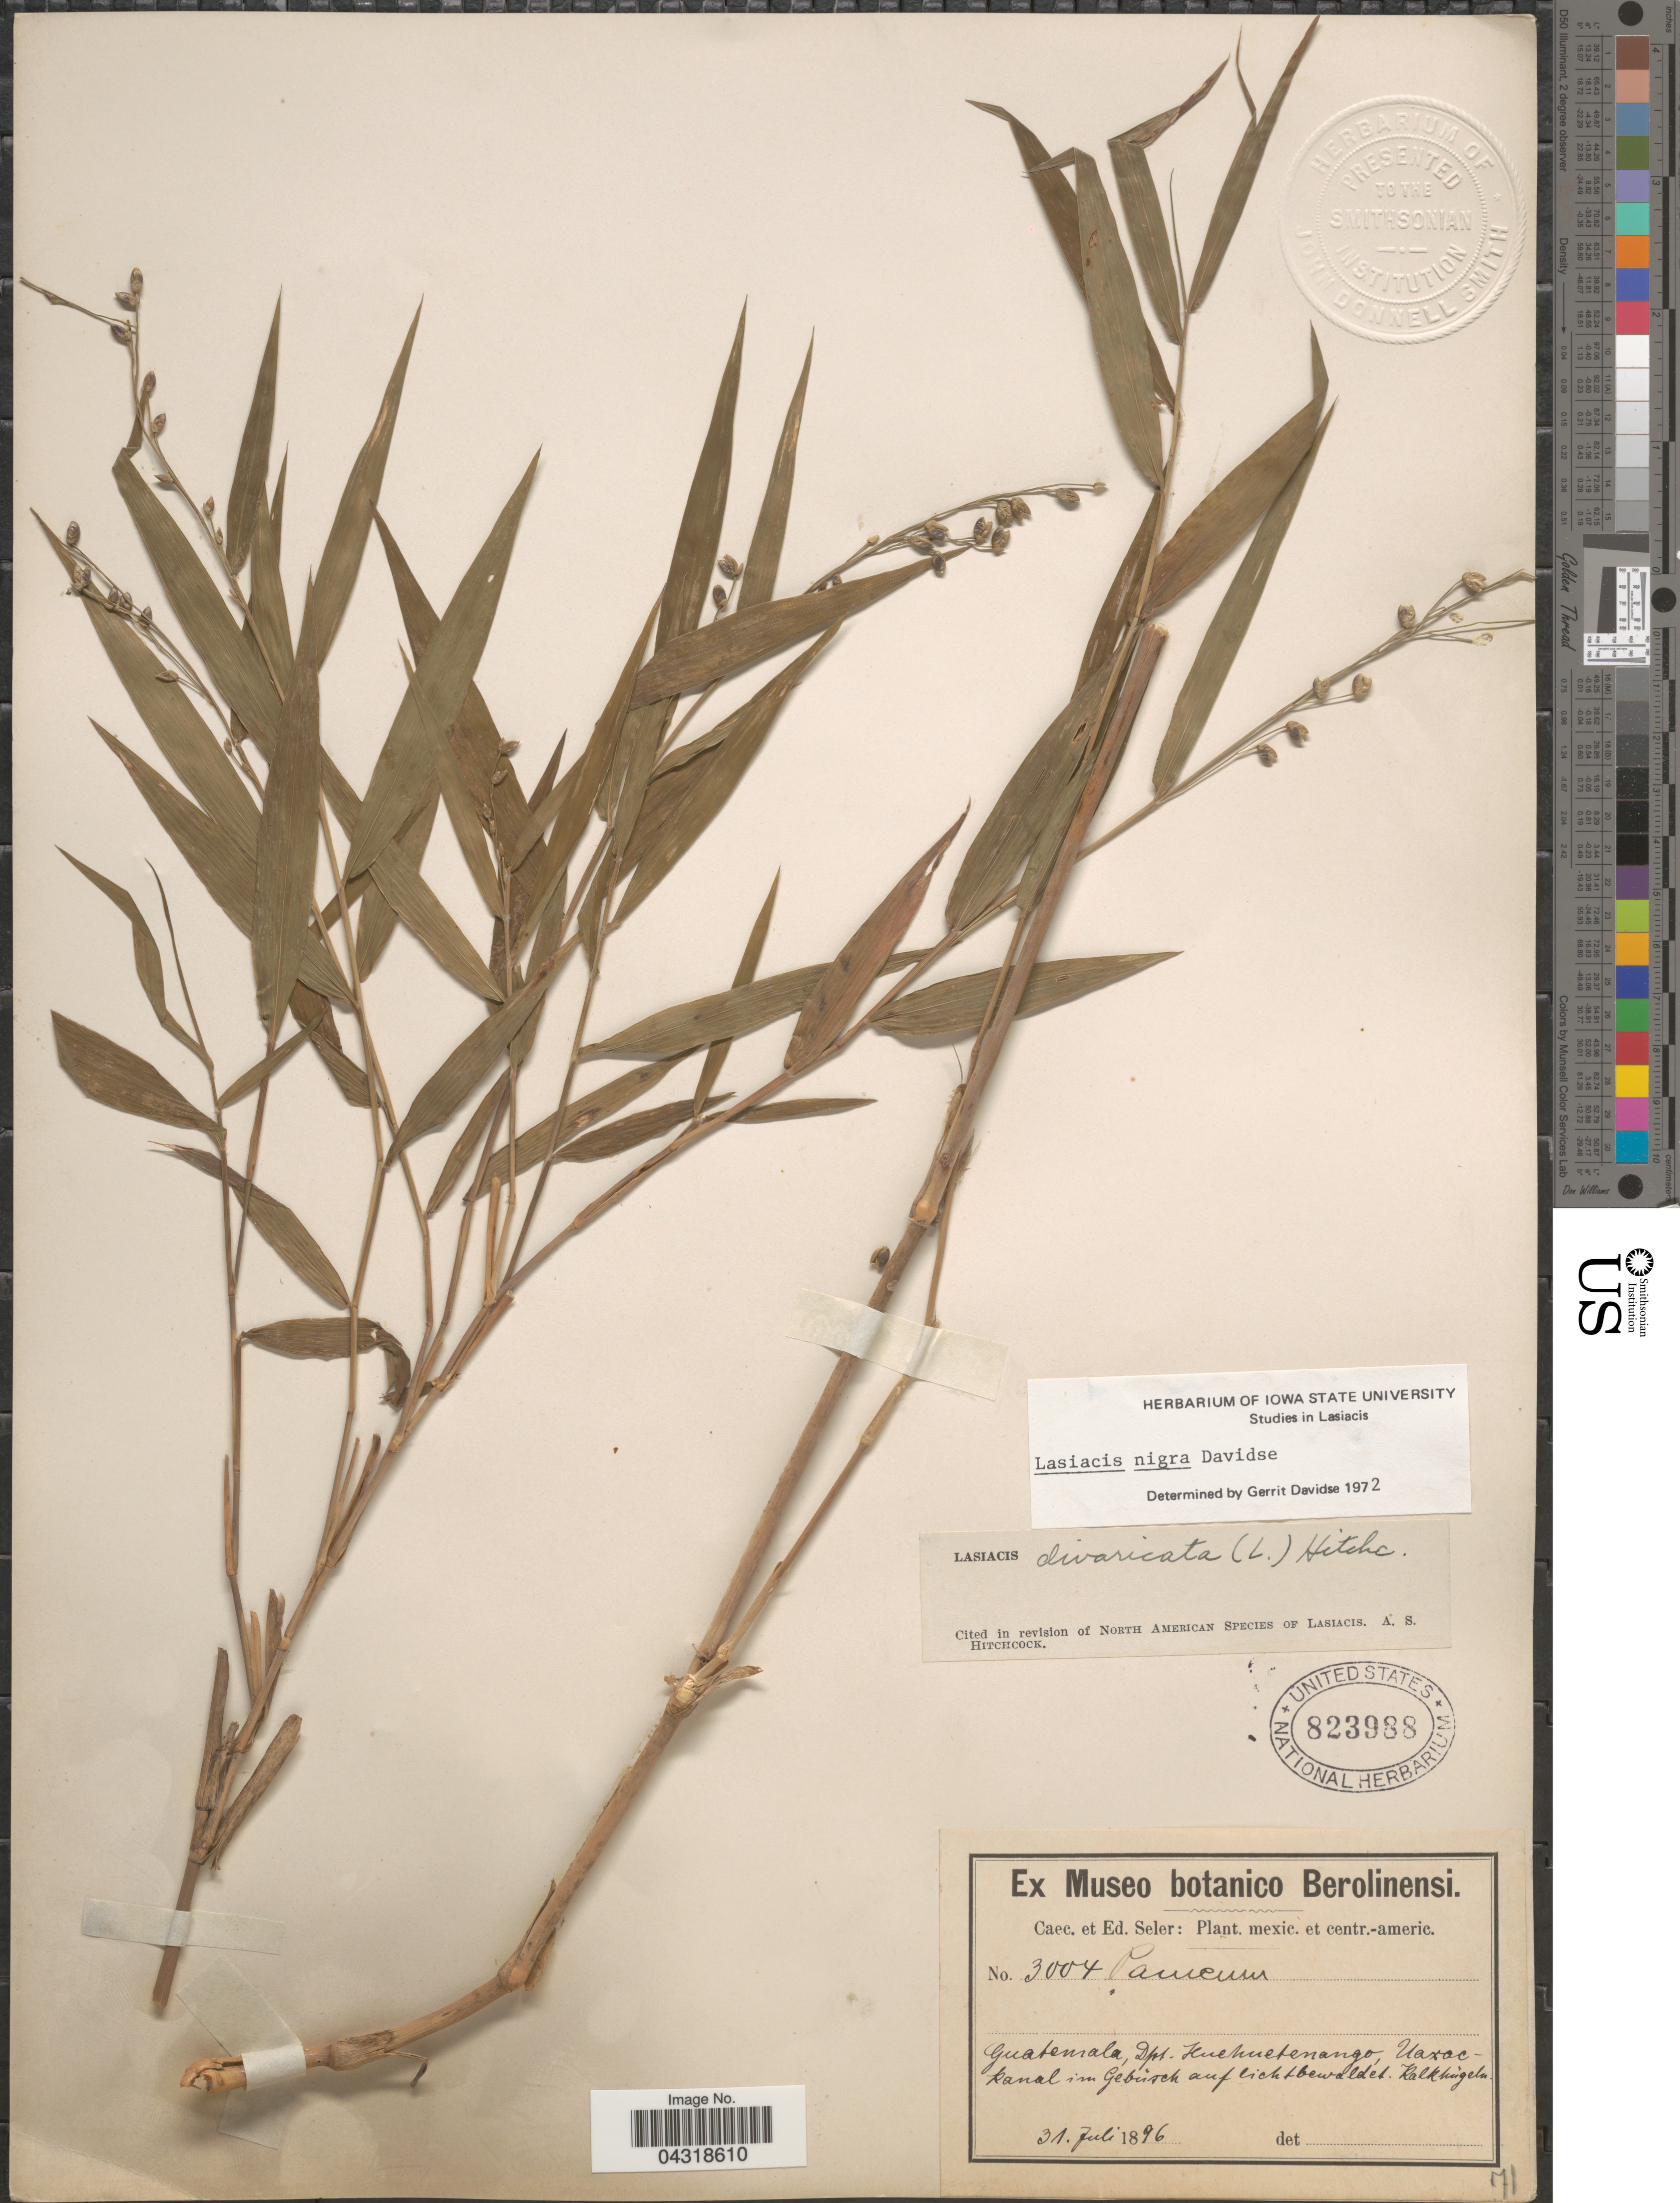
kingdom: Plantae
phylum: Tracheophyta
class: Liliopsida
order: Poales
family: Poaceae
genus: Lasiacis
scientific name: Lasiacis nigra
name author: Davidse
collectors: ex Caec. et Ed Seler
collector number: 3004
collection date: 1896-07-31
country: Guatemala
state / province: Huehuetenango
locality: Dpt. Huehuetenango, Uaxac-kanal im Gebüsch auf lichtbewaldet. Kalkhügeln.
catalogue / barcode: US 823988